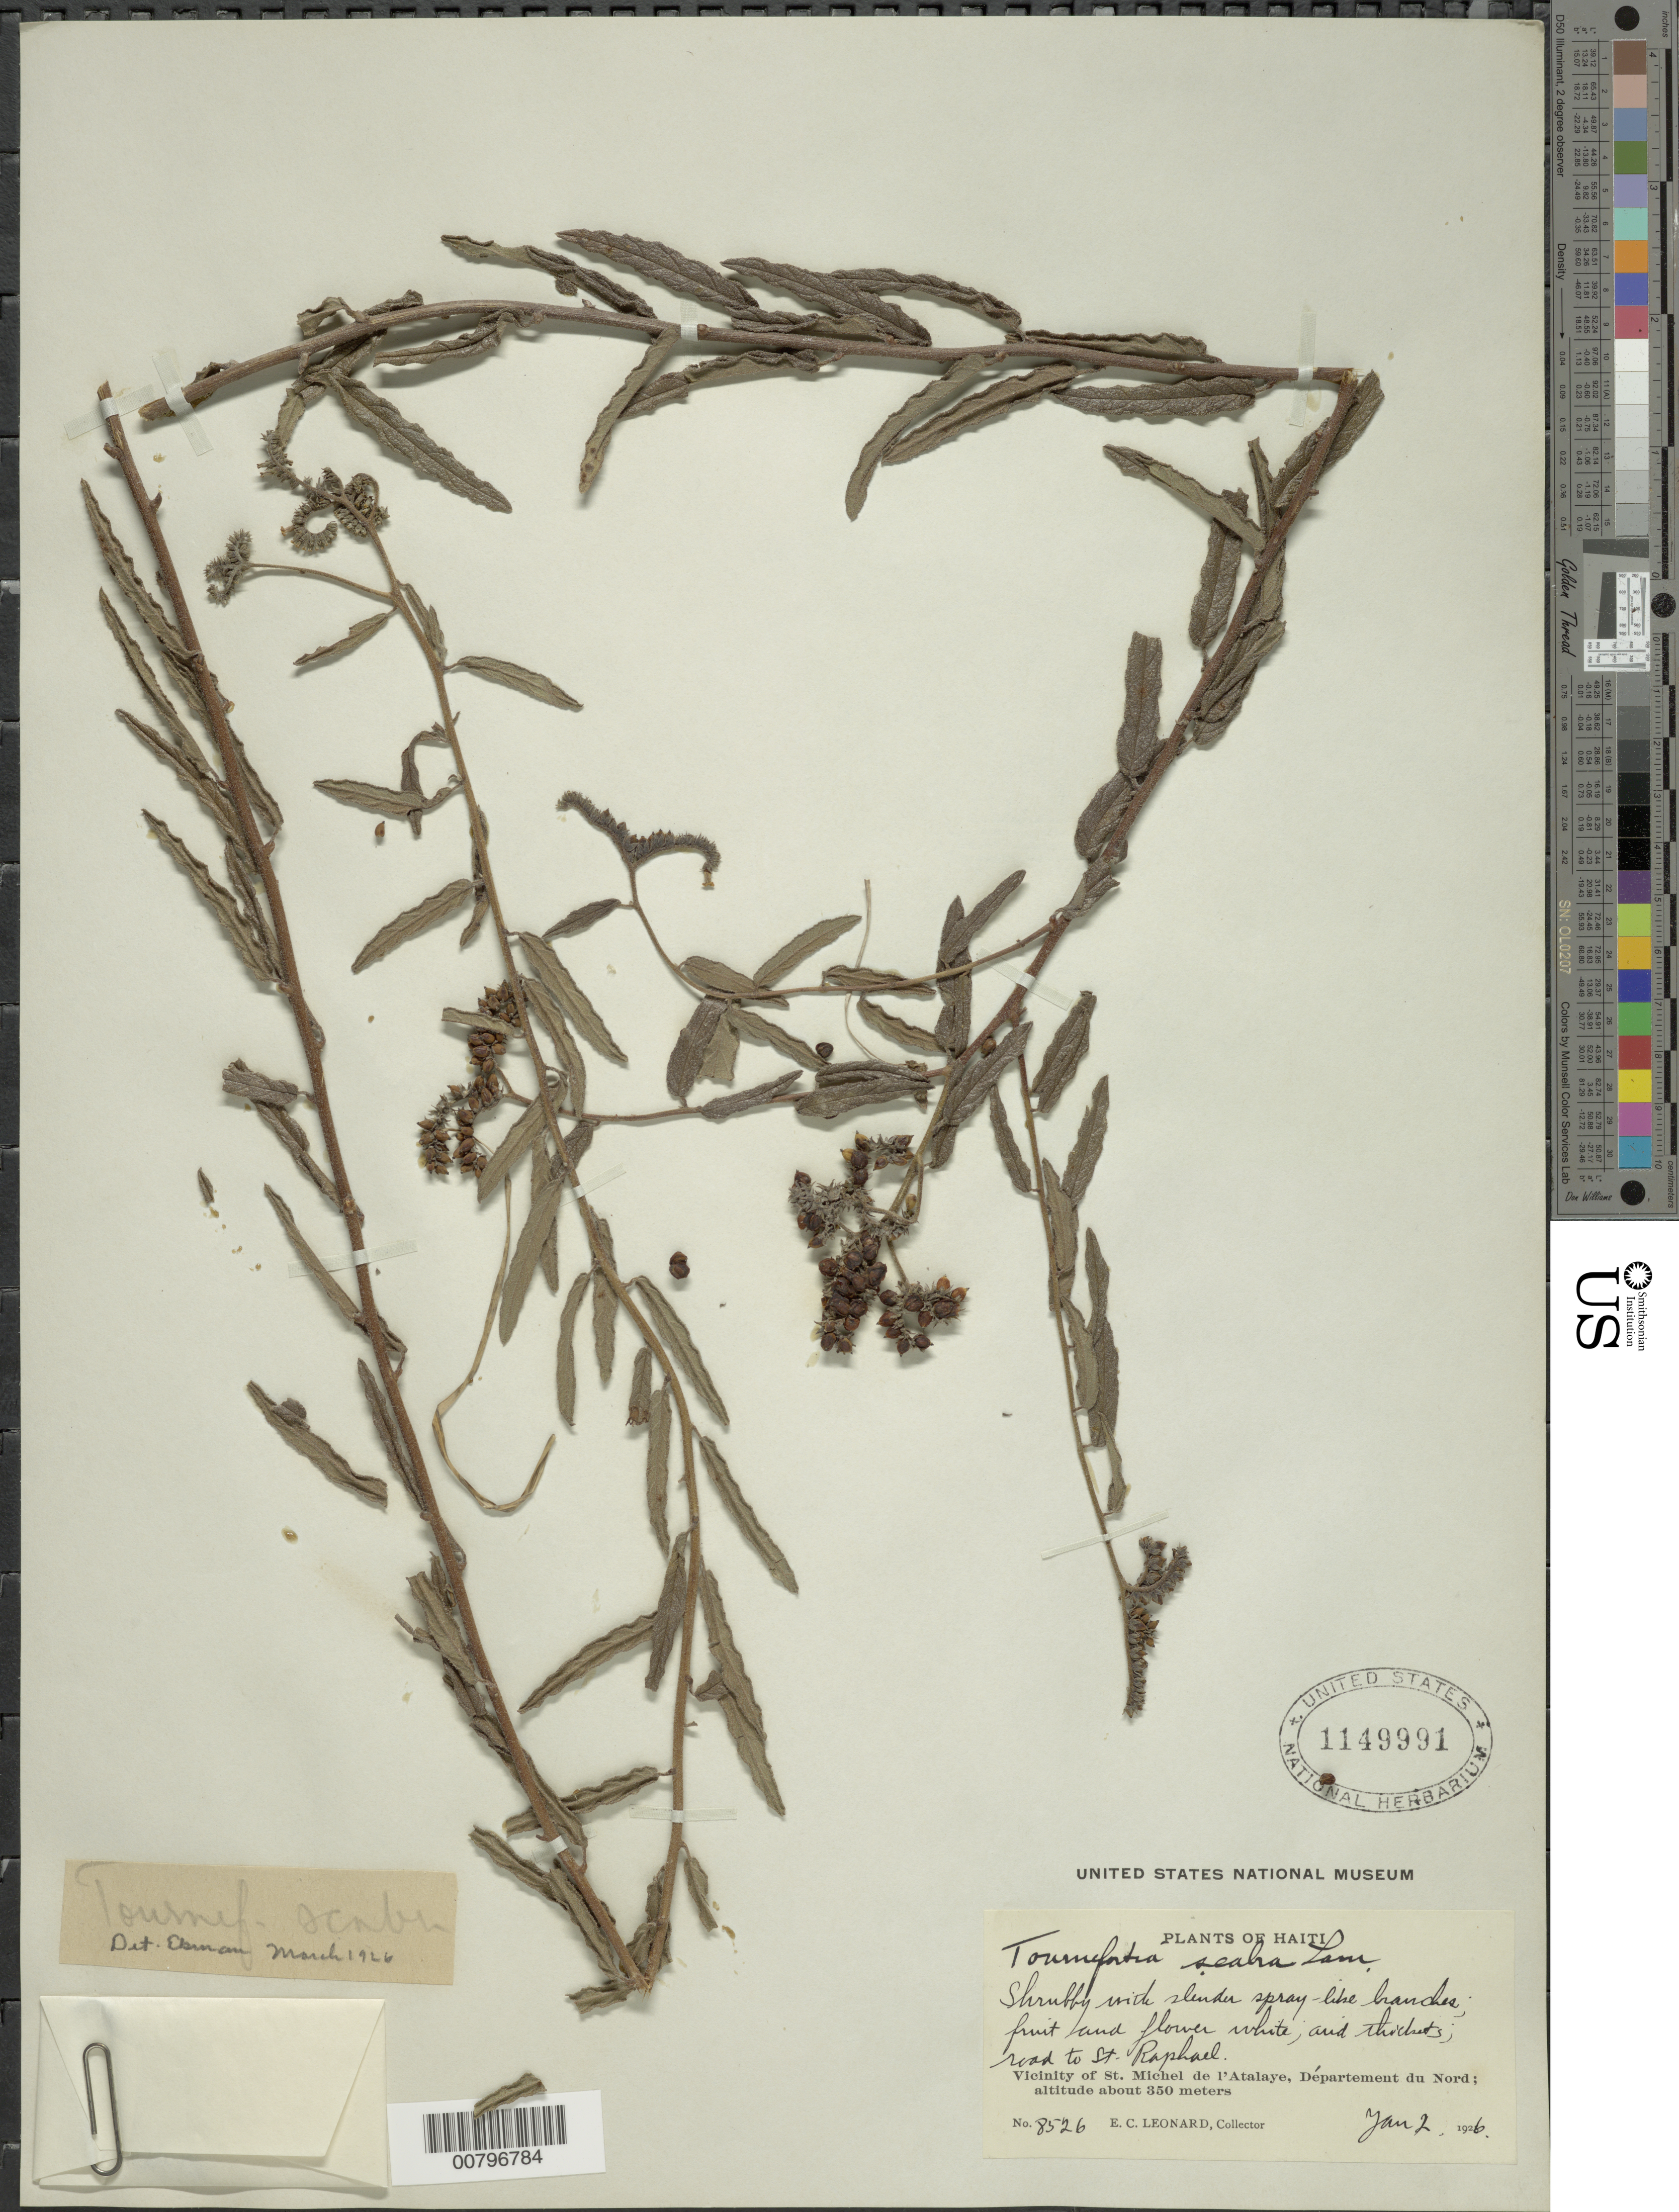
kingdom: Plantae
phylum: Tracheophyta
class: Magnoliopsida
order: Boraginales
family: Heliotropiaceae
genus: Tournefortia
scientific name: Tournefortia scabra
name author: Lam.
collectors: E. C. Leonard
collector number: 8526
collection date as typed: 02 Jan 1926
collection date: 1926-01-02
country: Haiti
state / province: Nord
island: Hispaniola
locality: Vicinity of St. Michel de l'Atalaye, road to St. Raphael.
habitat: Arid thickets.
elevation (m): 350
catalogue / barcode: US 1149991